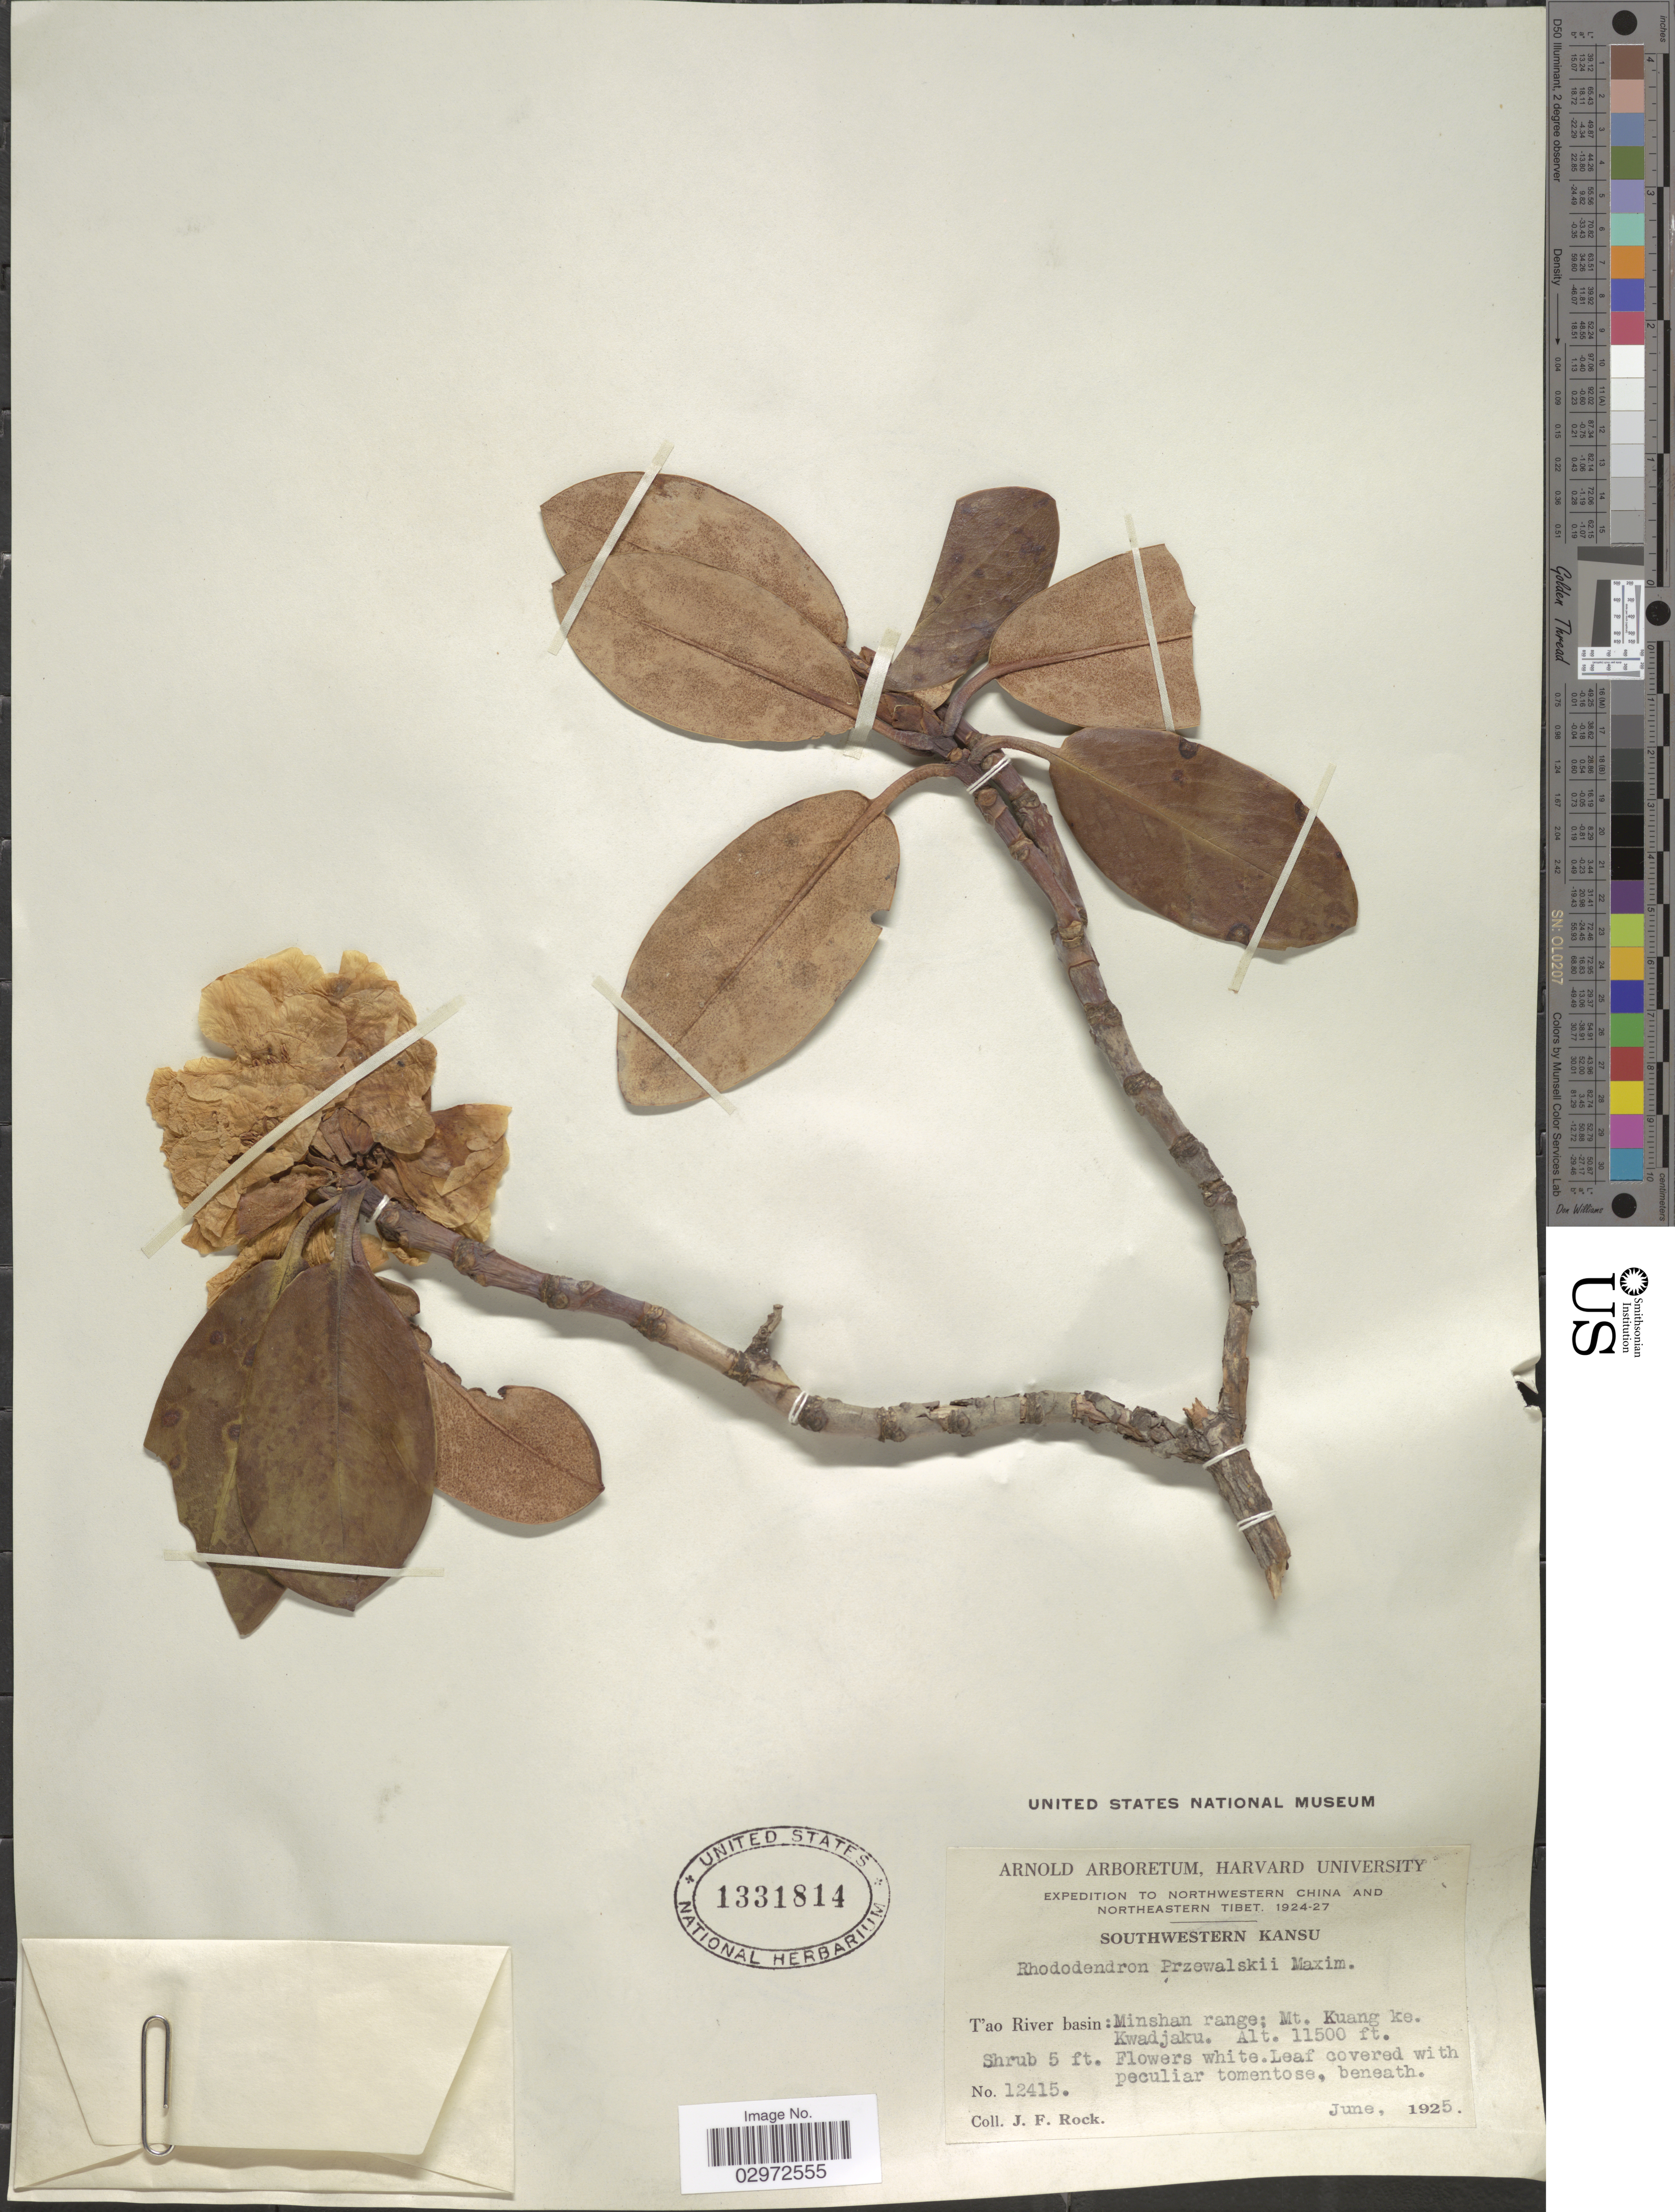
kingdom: Plantae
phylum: Tracheophyta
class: Magnoliopsida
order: Ericales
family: Ericaceae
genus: Rhododendron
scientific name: Rhododendron przewalskii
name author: Maxim.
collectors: J. Rock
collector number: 12415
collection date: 1925-06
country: China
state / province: Gansu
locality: Northwestern China and Northeastern Tibet, Southwestern Kansu,T'ao River Basin: Minshan range; Mt. Kuang ke, Kwadjaku.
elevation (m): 3505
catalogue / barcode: US 1331814